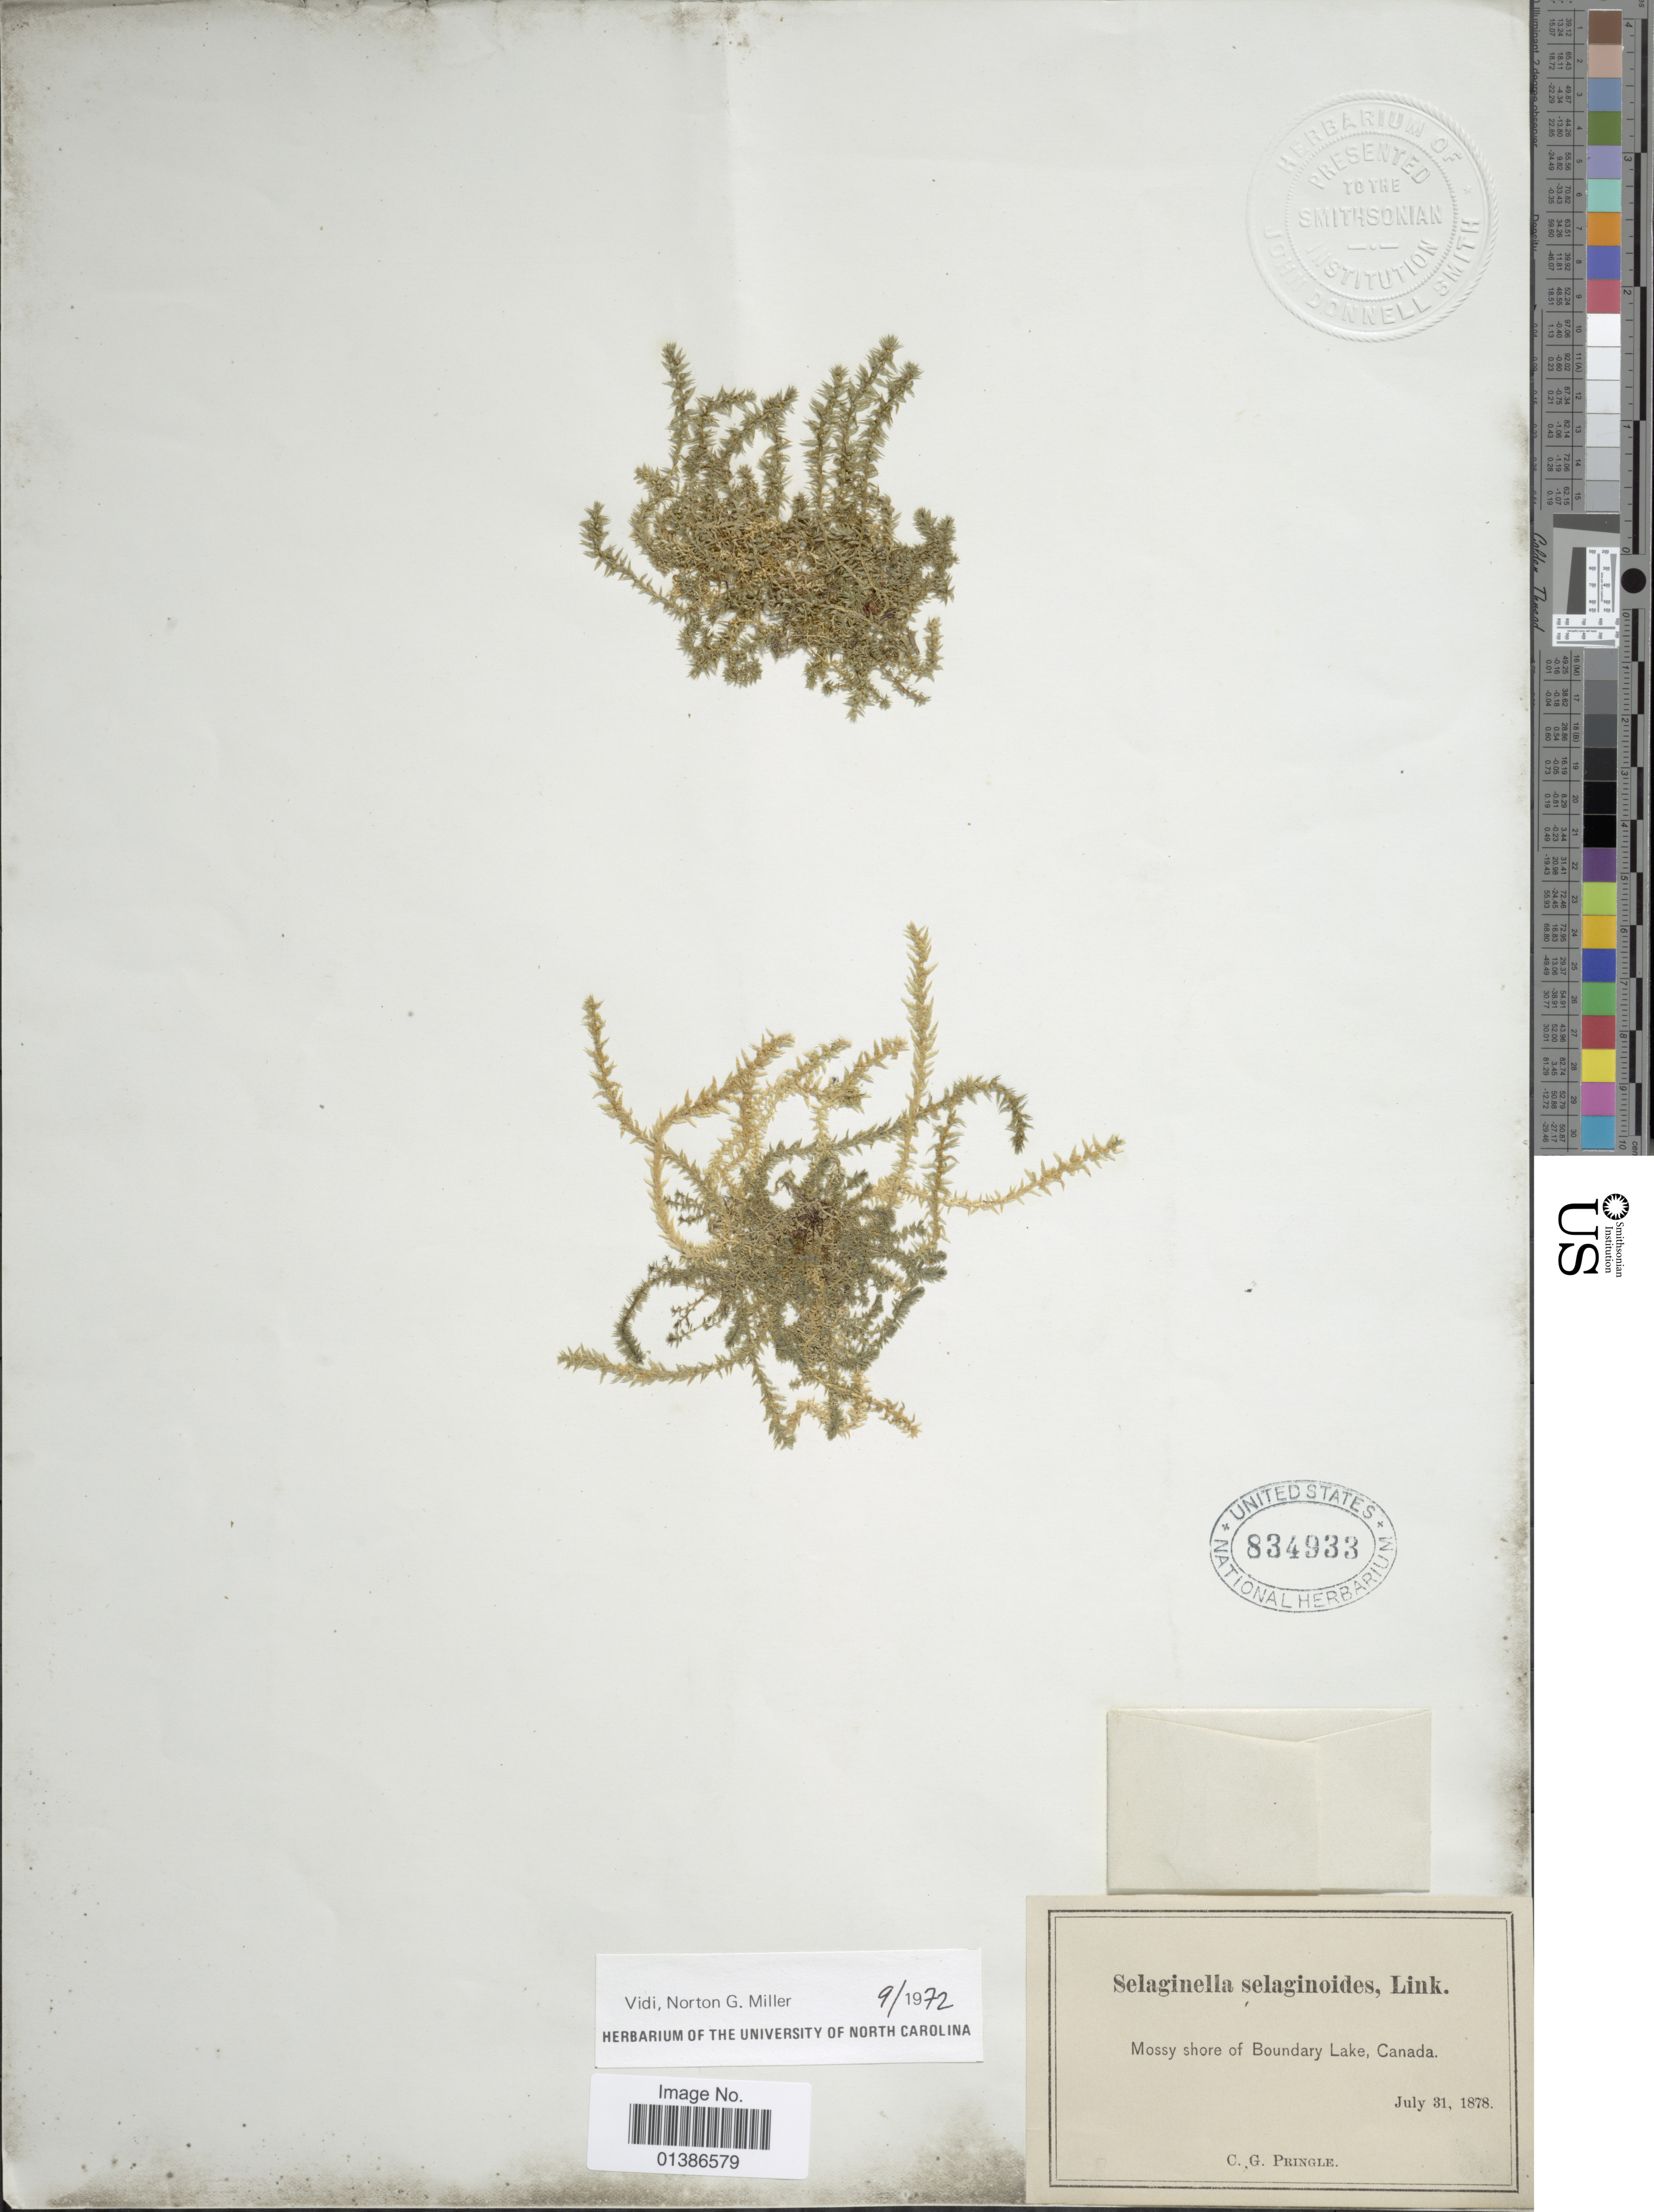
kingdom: Plantae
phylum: Tracheophyta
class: Lycopodiopsida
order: Selaginellales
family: Selaginellaceae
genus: Selaginella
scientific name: Selaginella selaginoides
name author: (L.) Link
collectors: C. G. Pringle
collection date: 1878-07-31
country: Canada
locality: Mossy shore of Boundary Lake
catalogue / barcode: US 834933